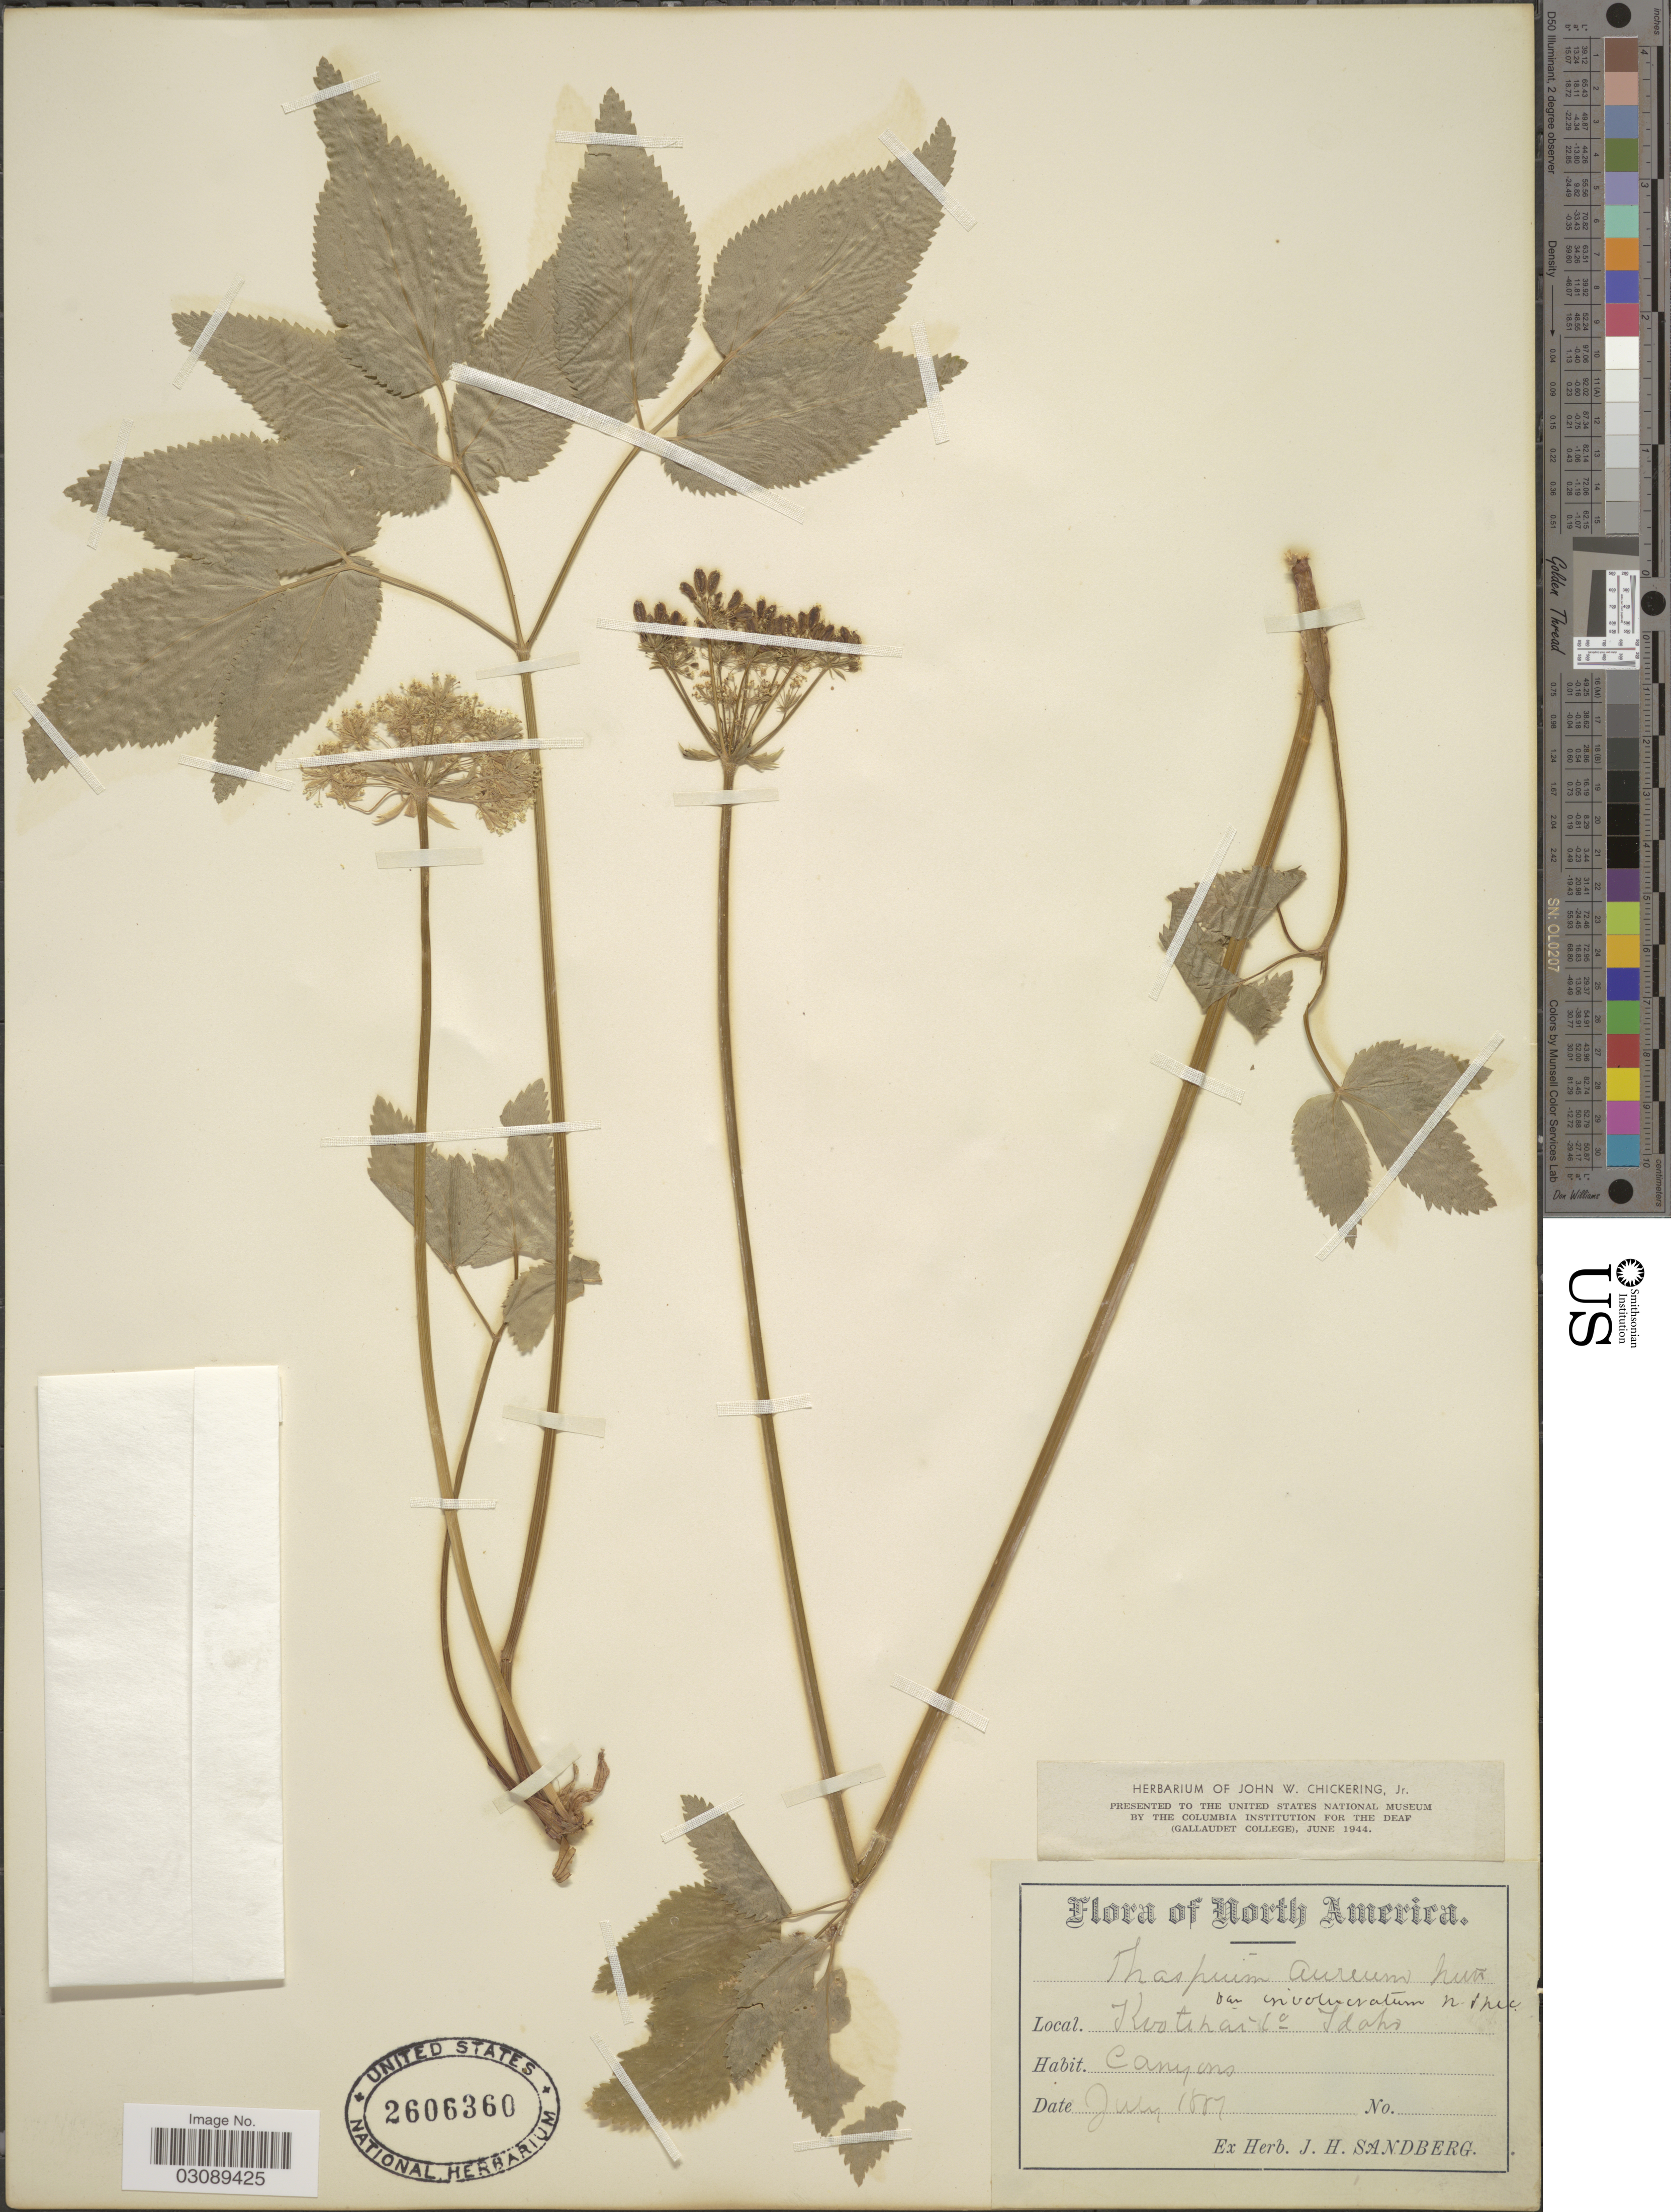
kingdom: Plantae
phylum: Tracheophyta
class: Magnoliopsida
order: Apiales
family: Apiaceae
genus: Thaspium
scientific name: Thaspium aureum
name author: (L.) Nutt.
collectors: ex. herb. J. H. Sandberg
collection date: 1887-07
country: United States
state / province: Idaho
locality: Kootenai Co. Canyons.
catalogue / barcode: US 2606360